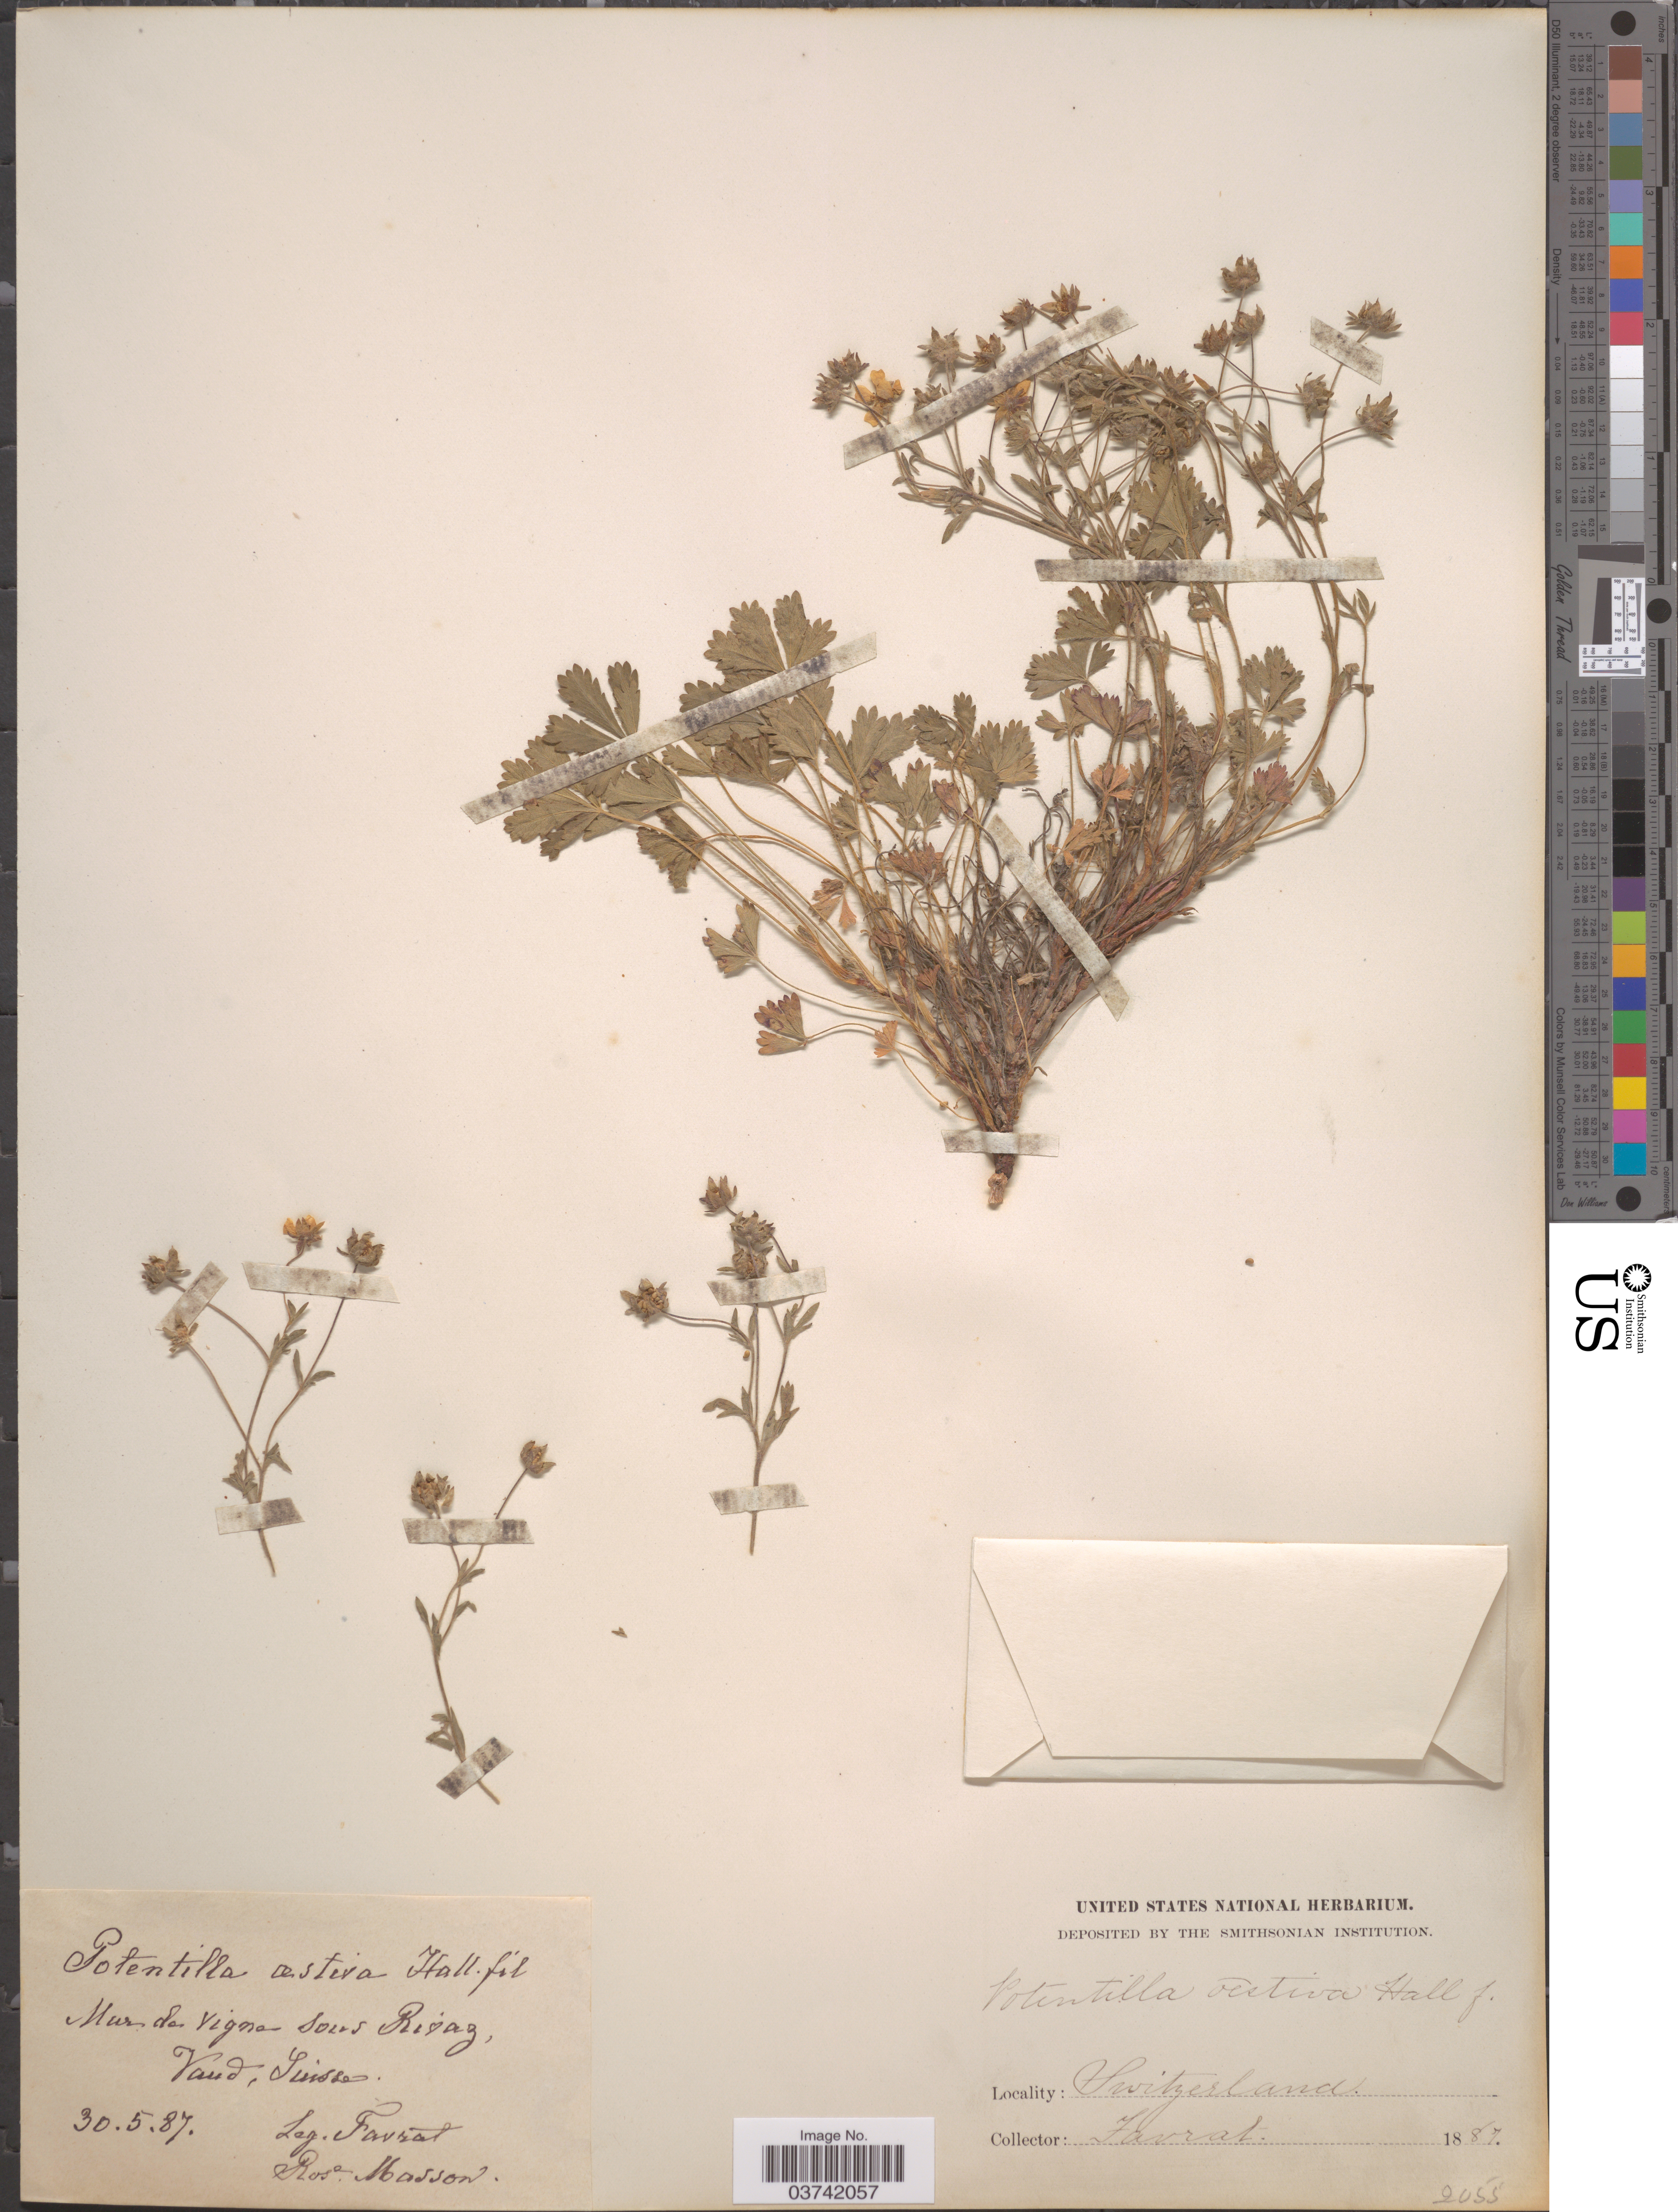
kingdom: Plantae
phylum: Tracheophyta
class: Magnoliopsida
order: Rosales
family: Rosaceae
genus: Potentilla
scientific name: Potentilla aestiva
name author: Haller f.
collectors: L. Favrat & R. Masson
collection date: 1887-05-30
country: Switzerland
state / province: Vaud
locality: Murs de Vigne sous Rivaz, Suisse.